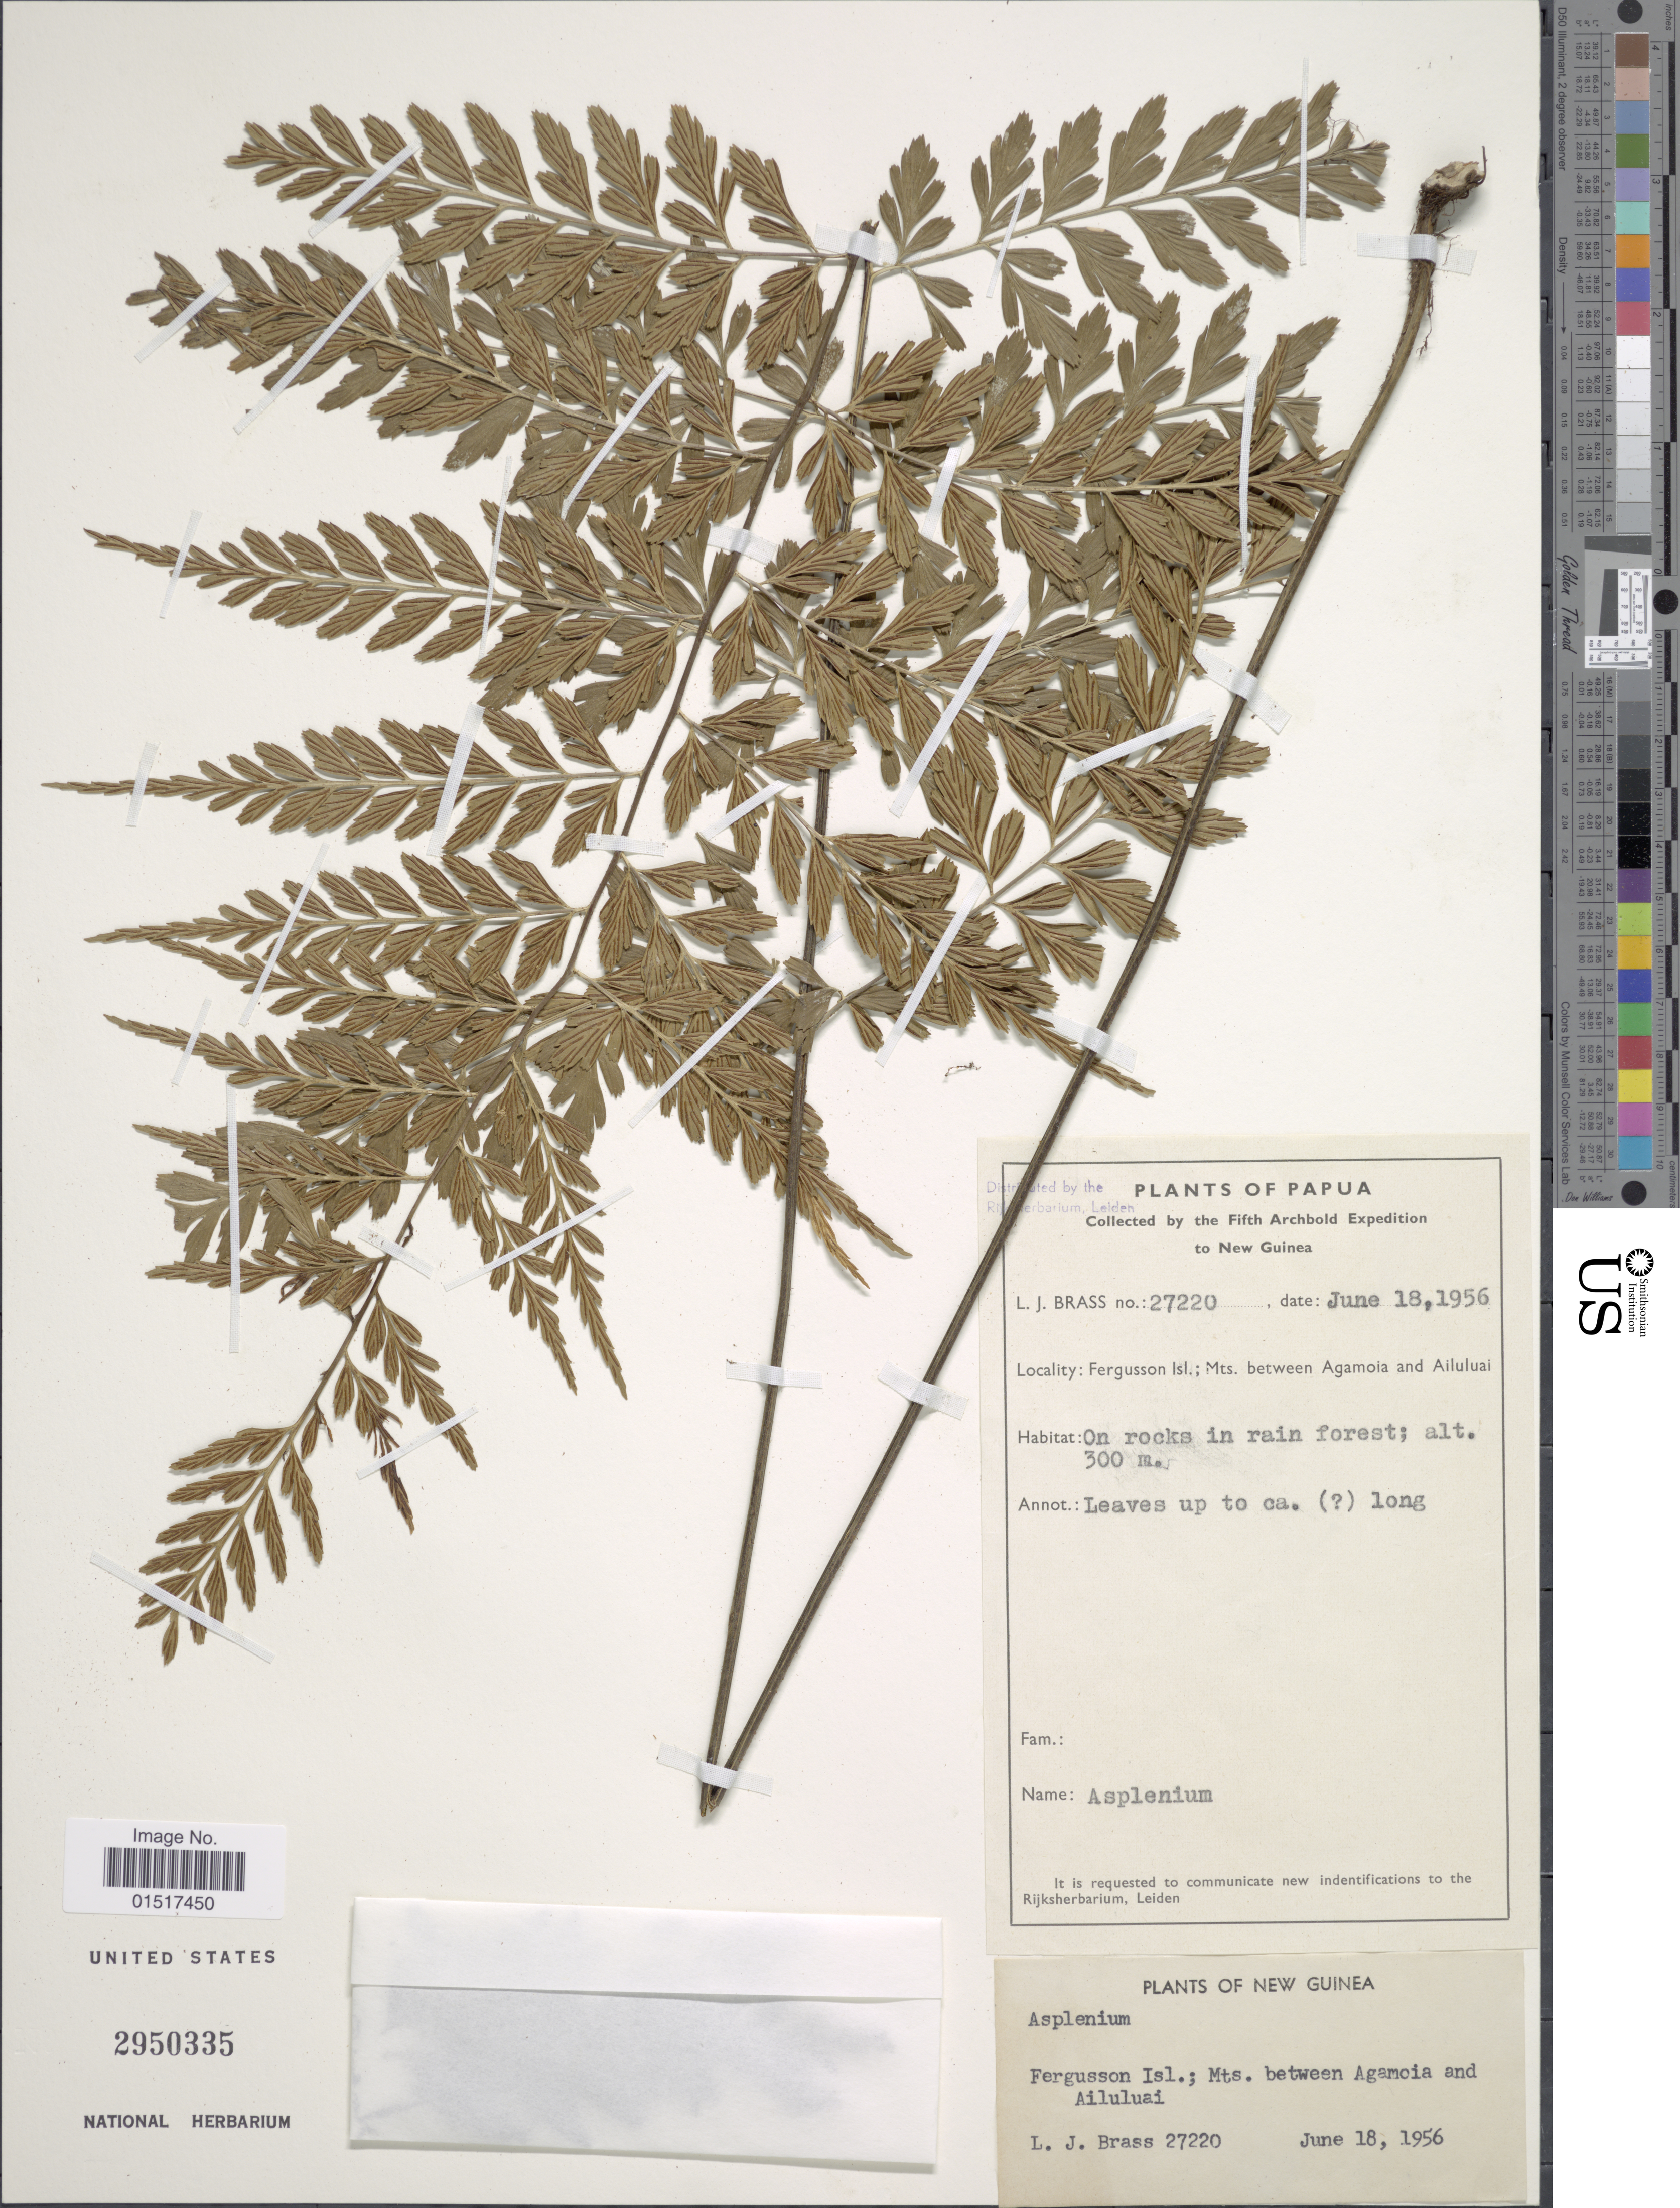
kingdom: Plantae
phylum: Tracheophyta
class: Polypodiopsida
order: Polypodiales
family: Aspleniaceae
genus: Asplenium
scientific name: Asplenium sp.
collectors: L. J. Brass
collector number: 27220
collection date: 1956-06-18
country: Papua New Guinea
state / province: Milne Bay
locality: New Guinea. Papua. Fergusson Isl.; Mts. between Agamoia and Alluluai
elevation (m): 300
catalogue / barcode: US 2950335